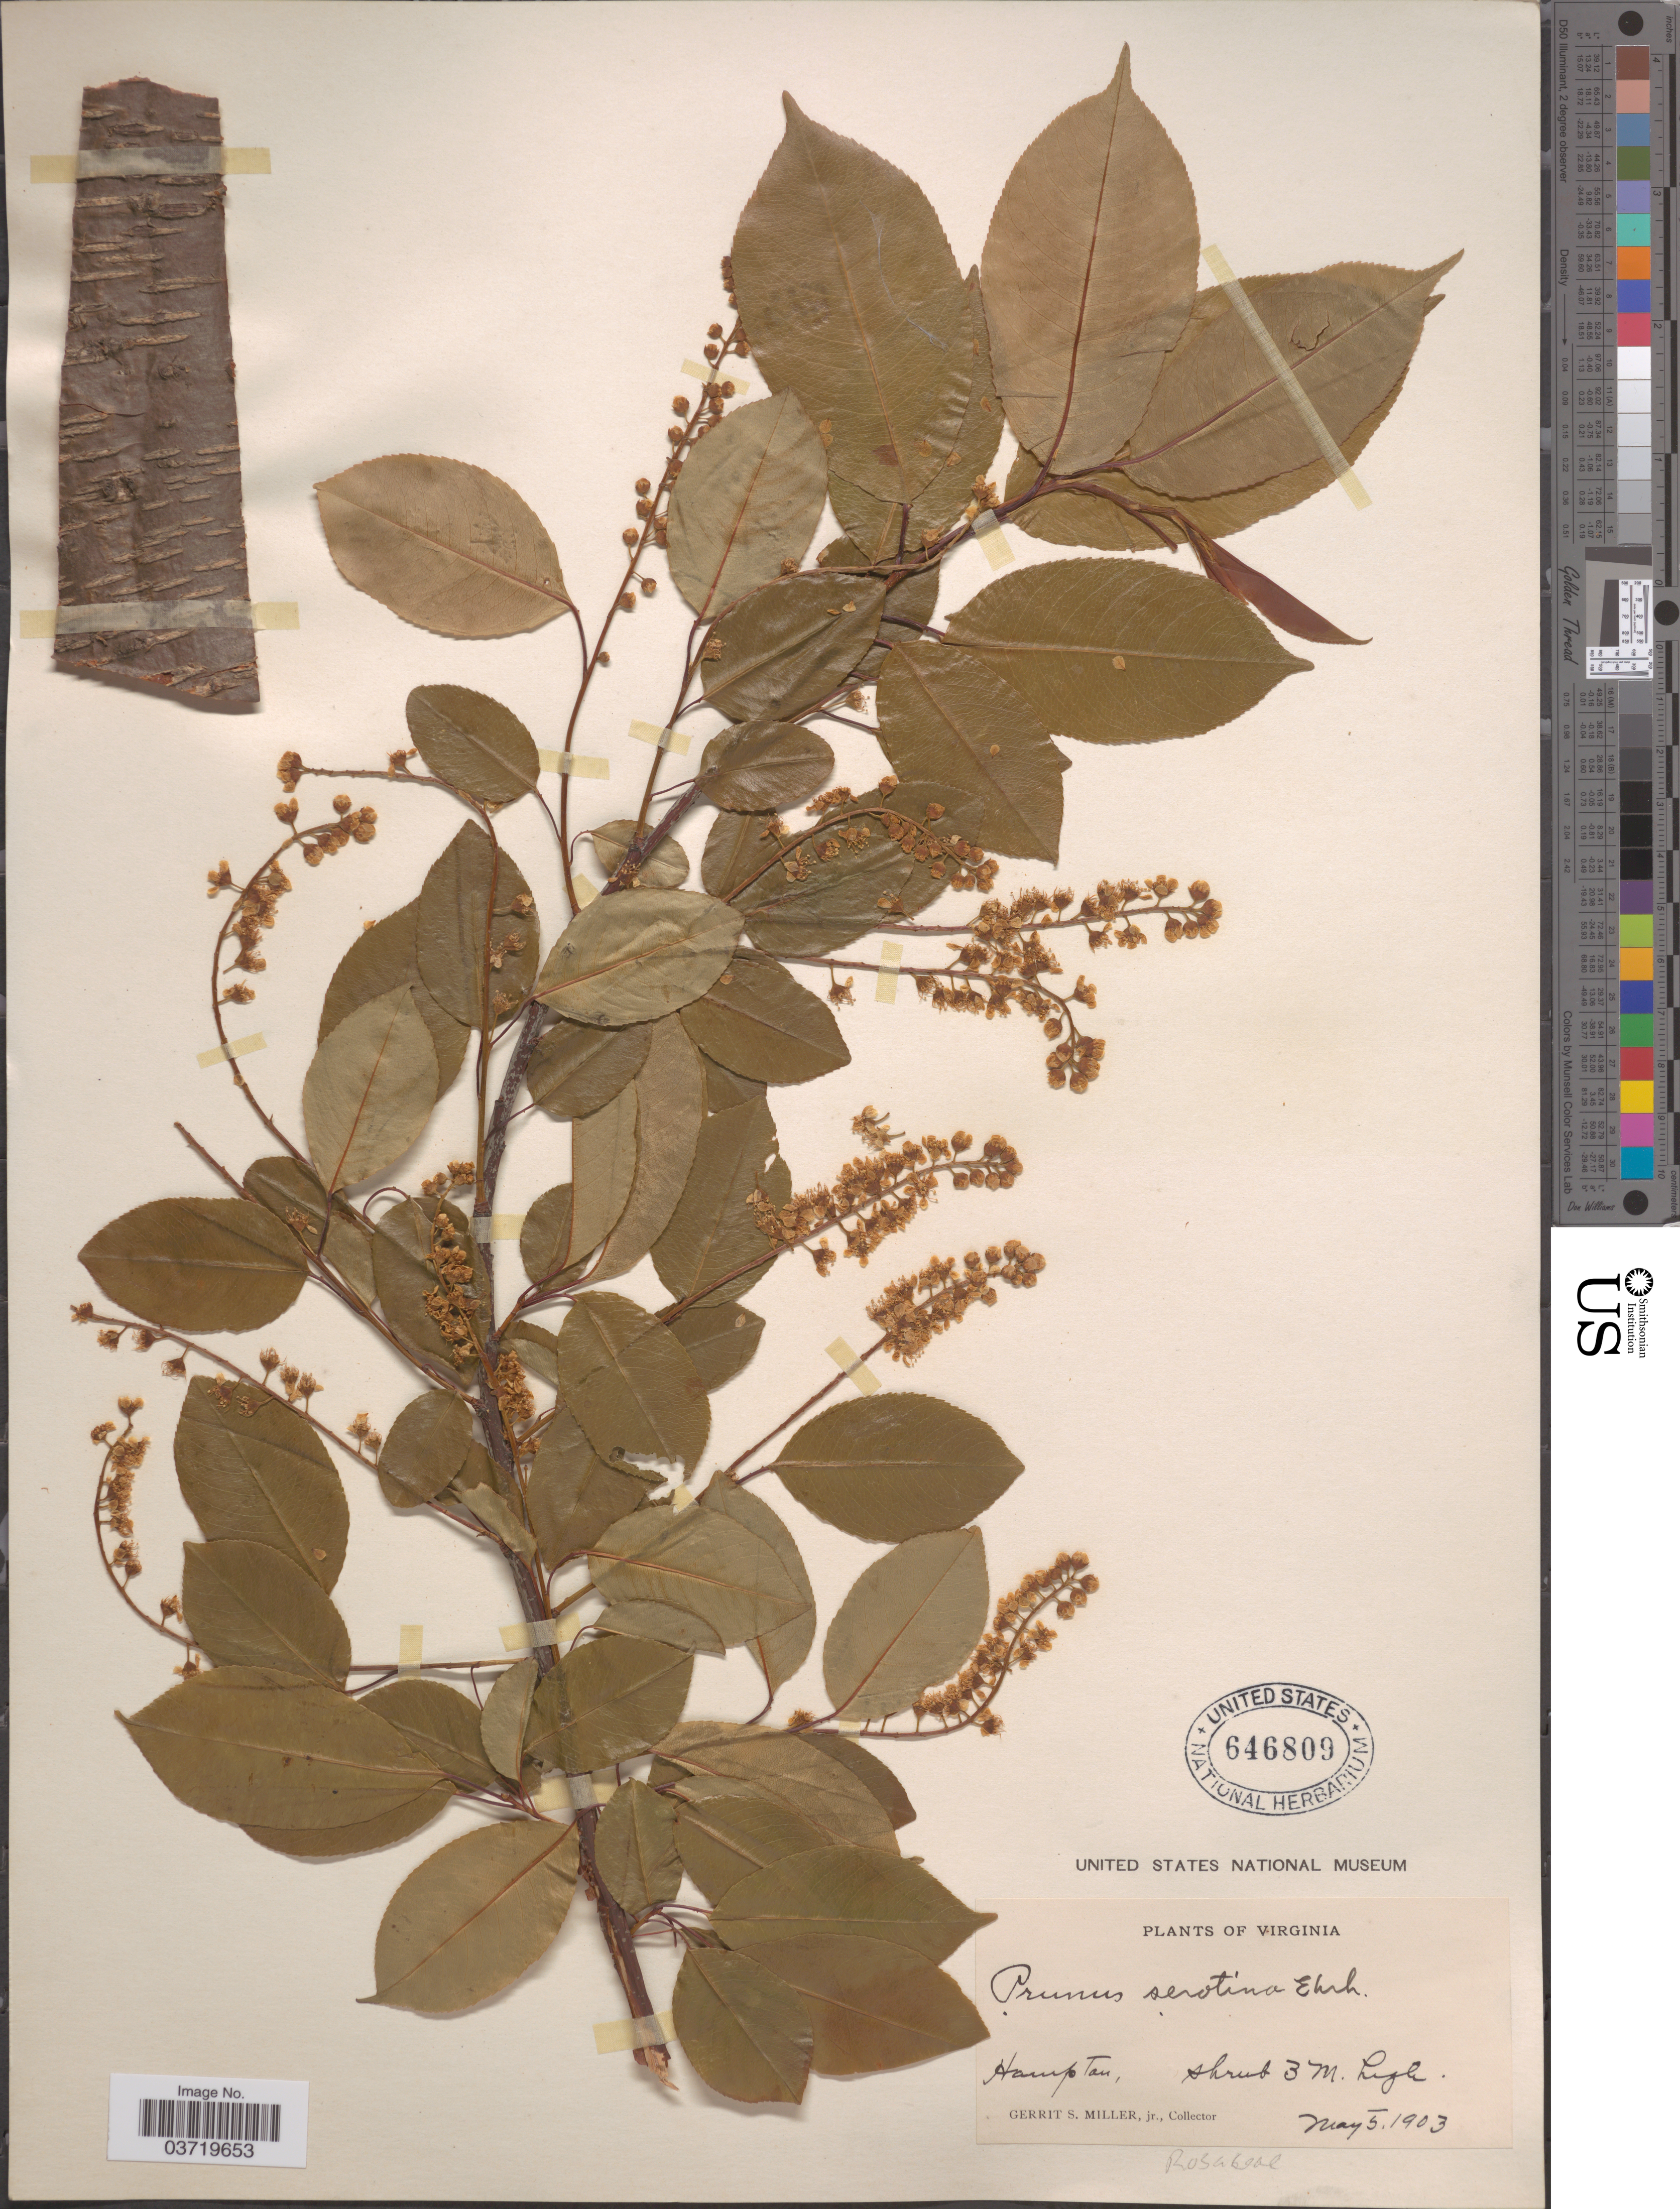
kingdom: Plantae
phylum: Tracheophyta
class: Magnoliopsida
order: Rosales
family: Rosaceae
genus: Prunus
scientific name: Prunus serotina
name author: Ehrh.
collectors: G. S. Miller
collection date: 1903-05-05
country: United States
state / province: Virginia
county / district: City of Hampton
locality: Hampton.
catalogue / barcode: US 646809